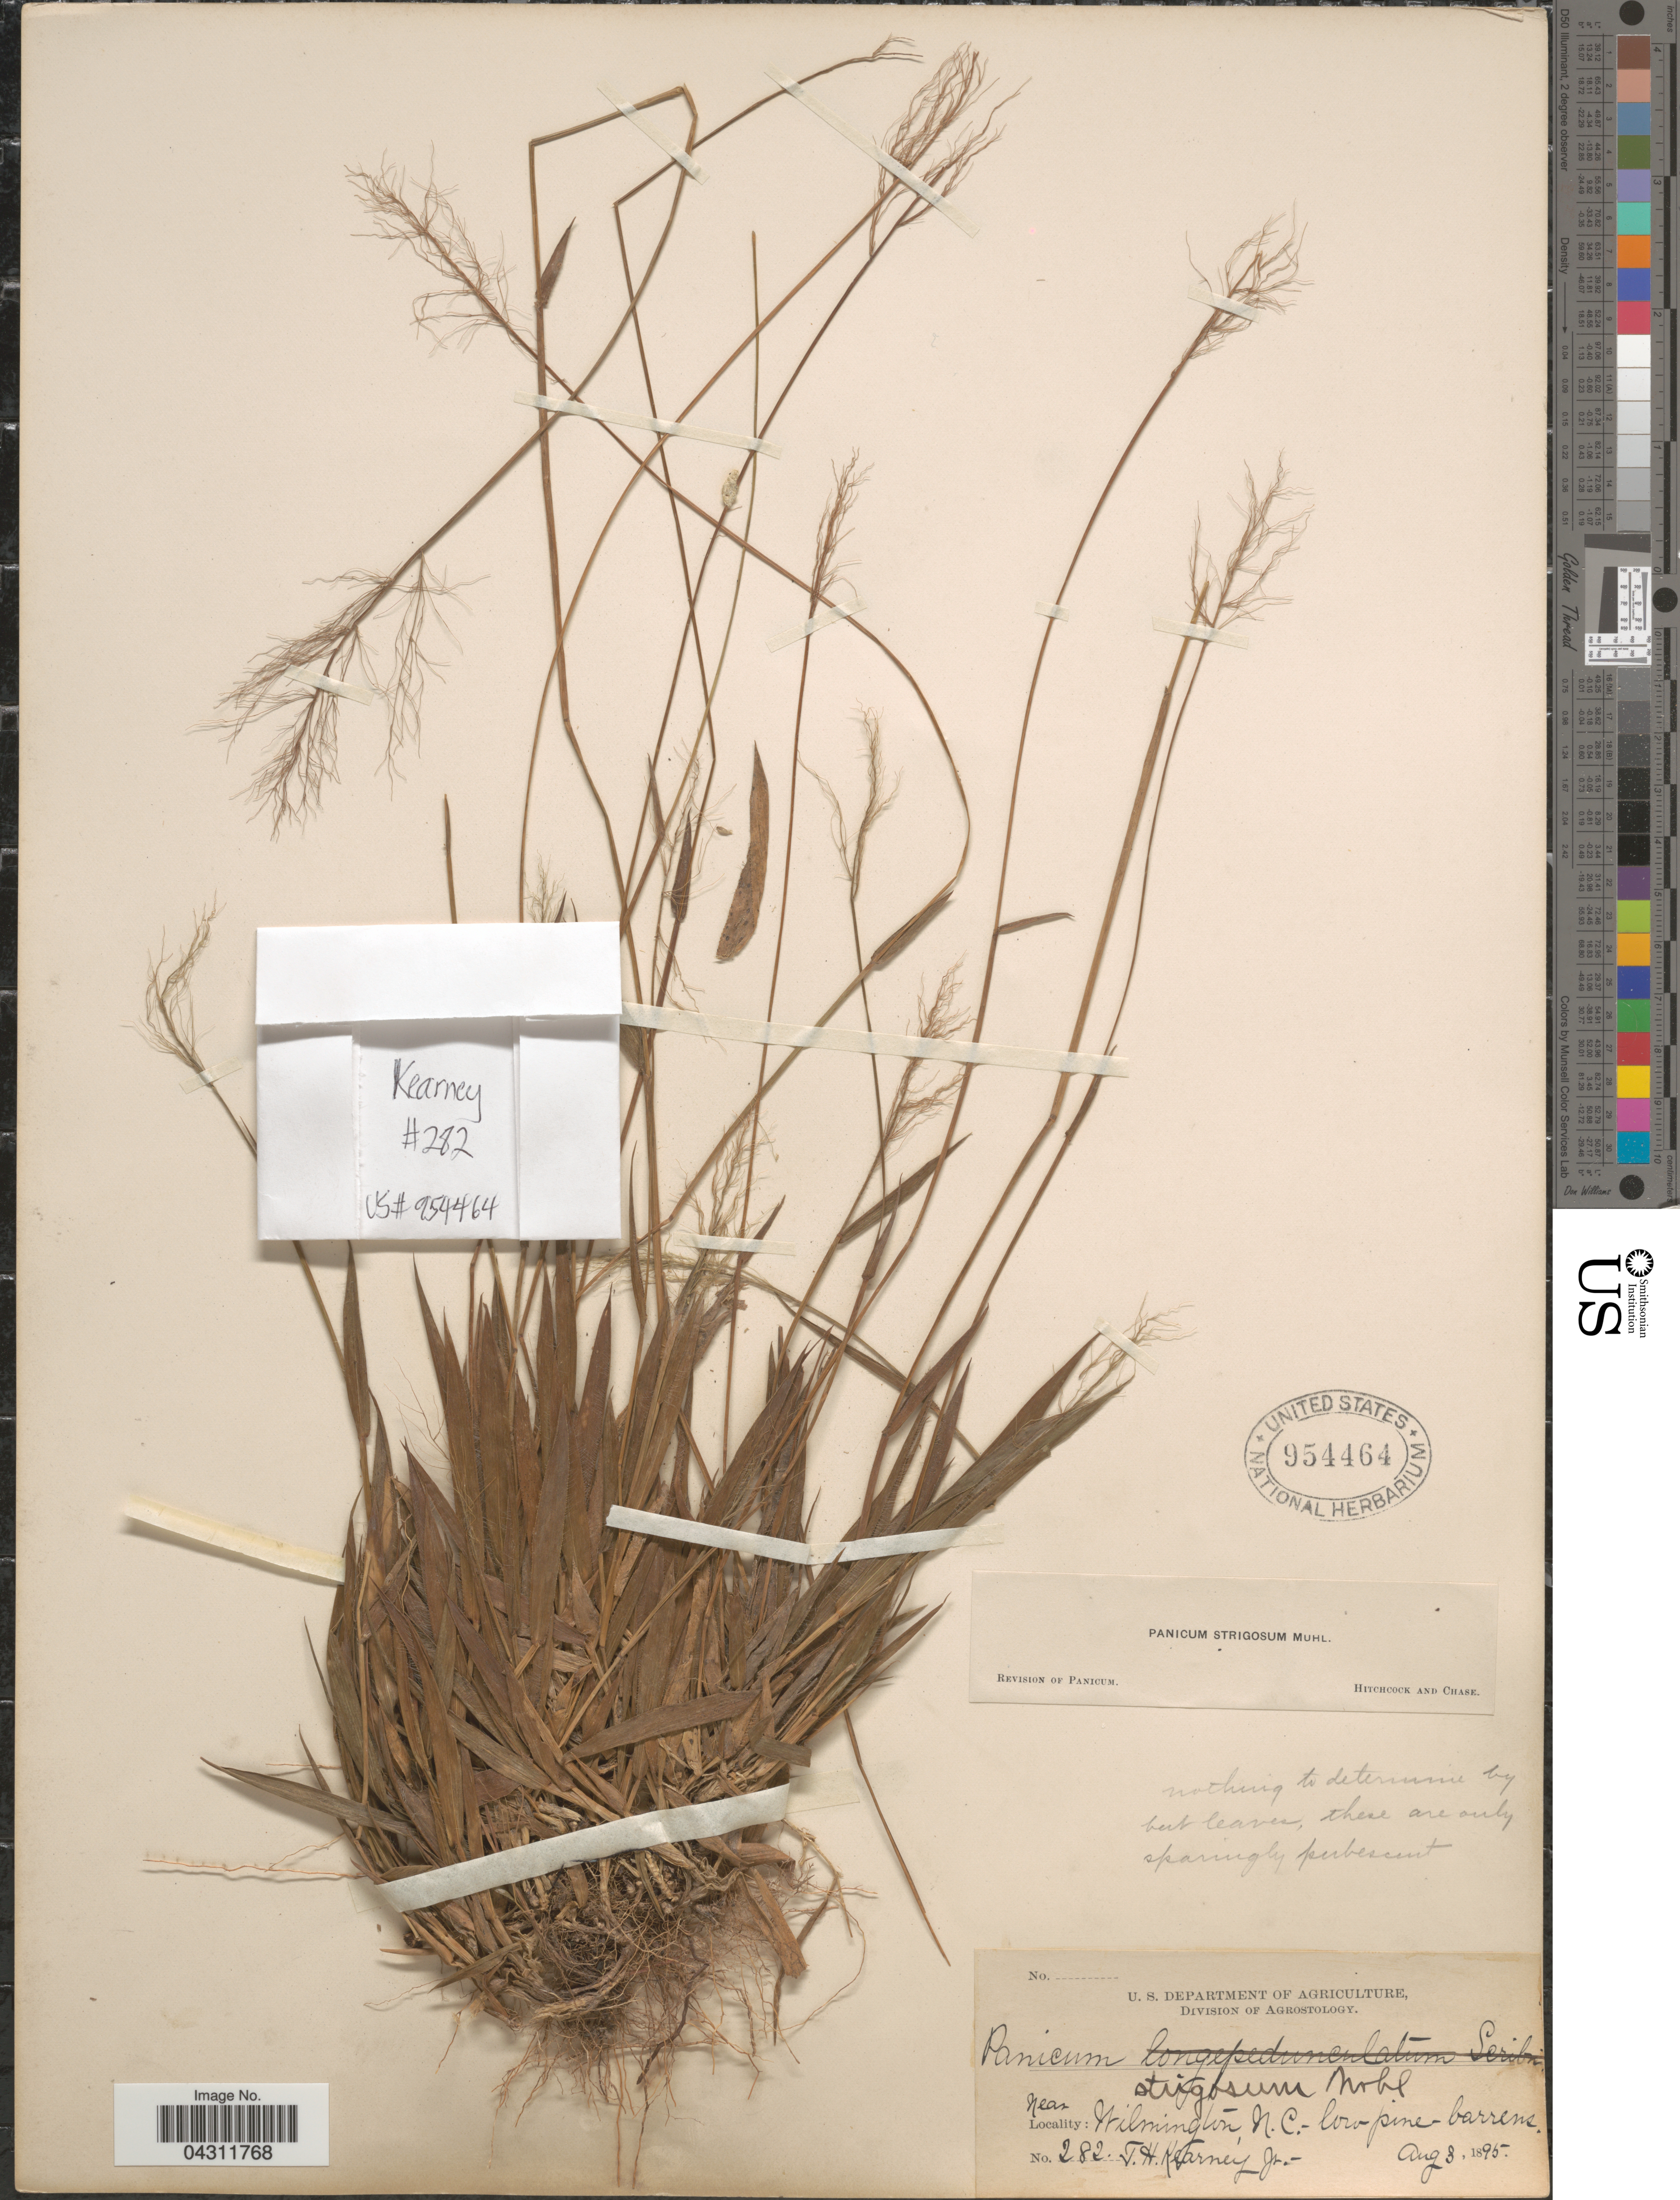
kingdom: Plantae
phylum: Tracheophyta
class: Liliopsida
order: Poales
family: Poaceae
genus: Dichanthelium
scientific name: Dichanthelium strigosum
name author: (Muhl. ex Elliott) Freckmann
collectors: T. H. Kearney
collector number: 282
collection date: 1895-08-03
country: United States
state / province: North Carolina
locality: Near Wilmington.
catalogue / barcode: US 954464